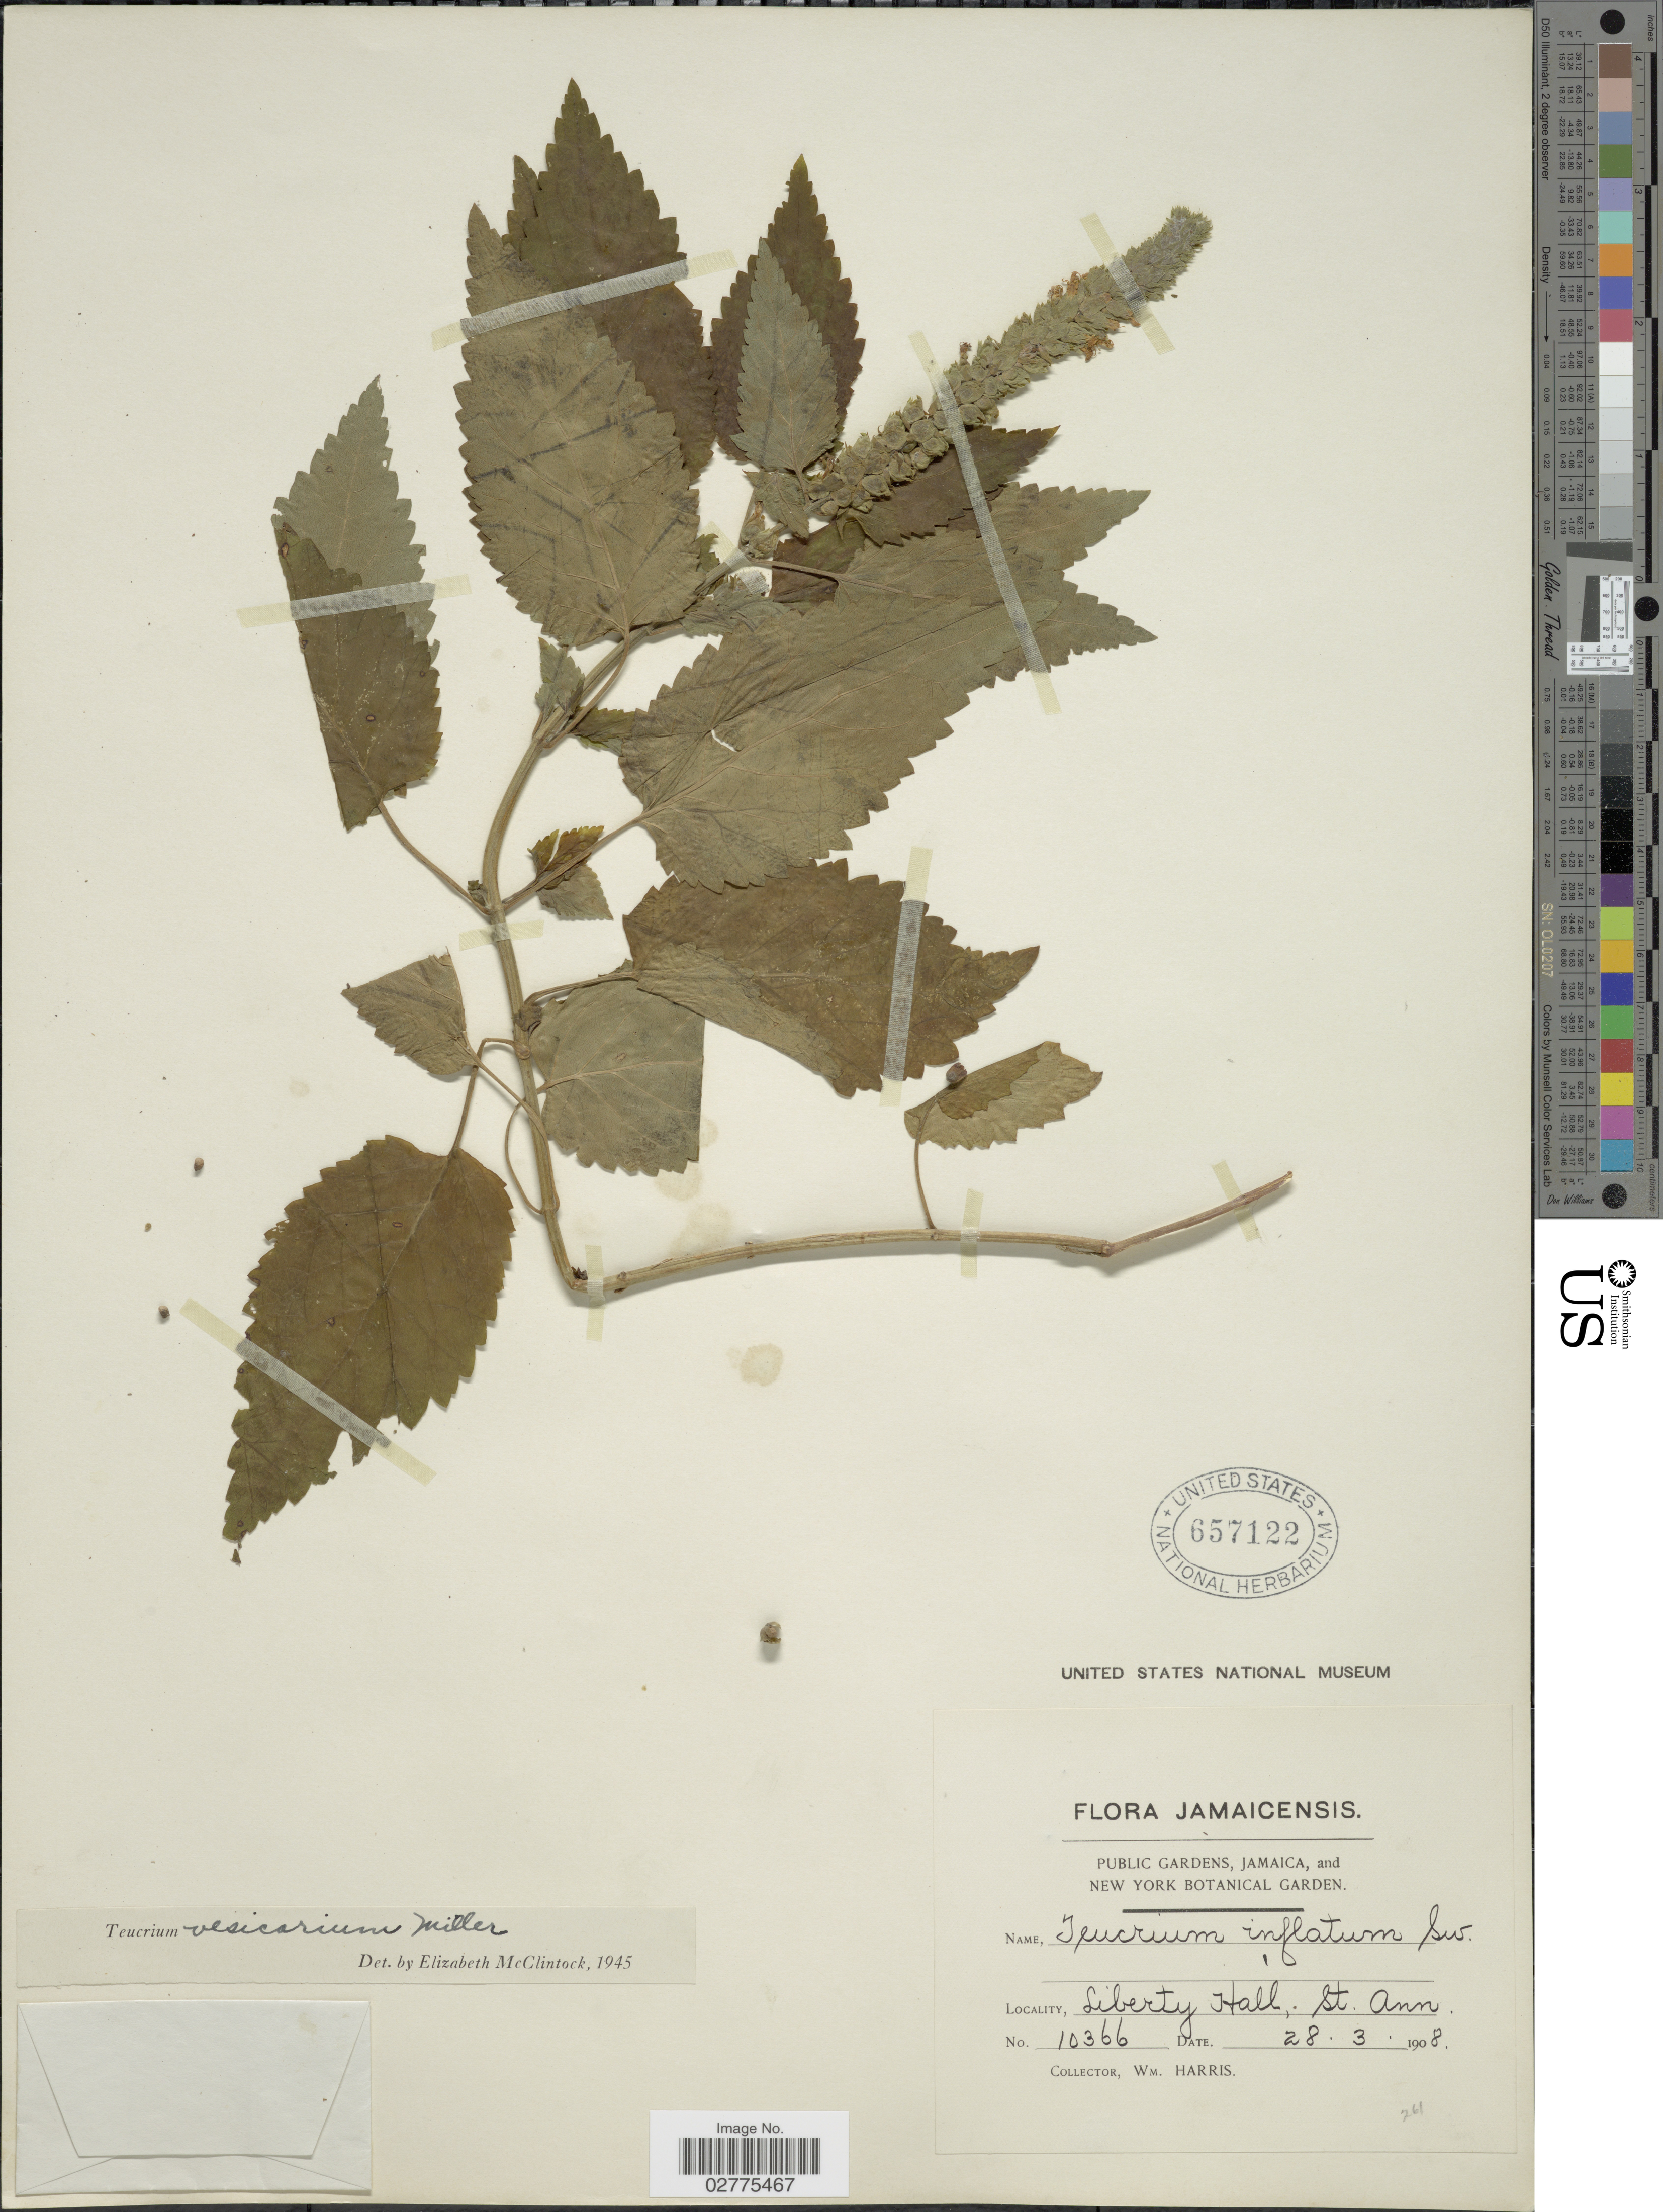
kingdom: Plantae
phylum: Tracheophyta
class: Magnoliopsida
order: Lamiales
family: Lamiaceae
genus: Teucrium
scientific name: Teucrium vesicarium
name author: Mill.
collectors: W. H. Harris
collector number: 10366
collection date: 1908-03-28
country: Jamaica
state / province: Saint Ann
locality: Liberty Hall, St. Ann.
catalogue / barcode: US 657122